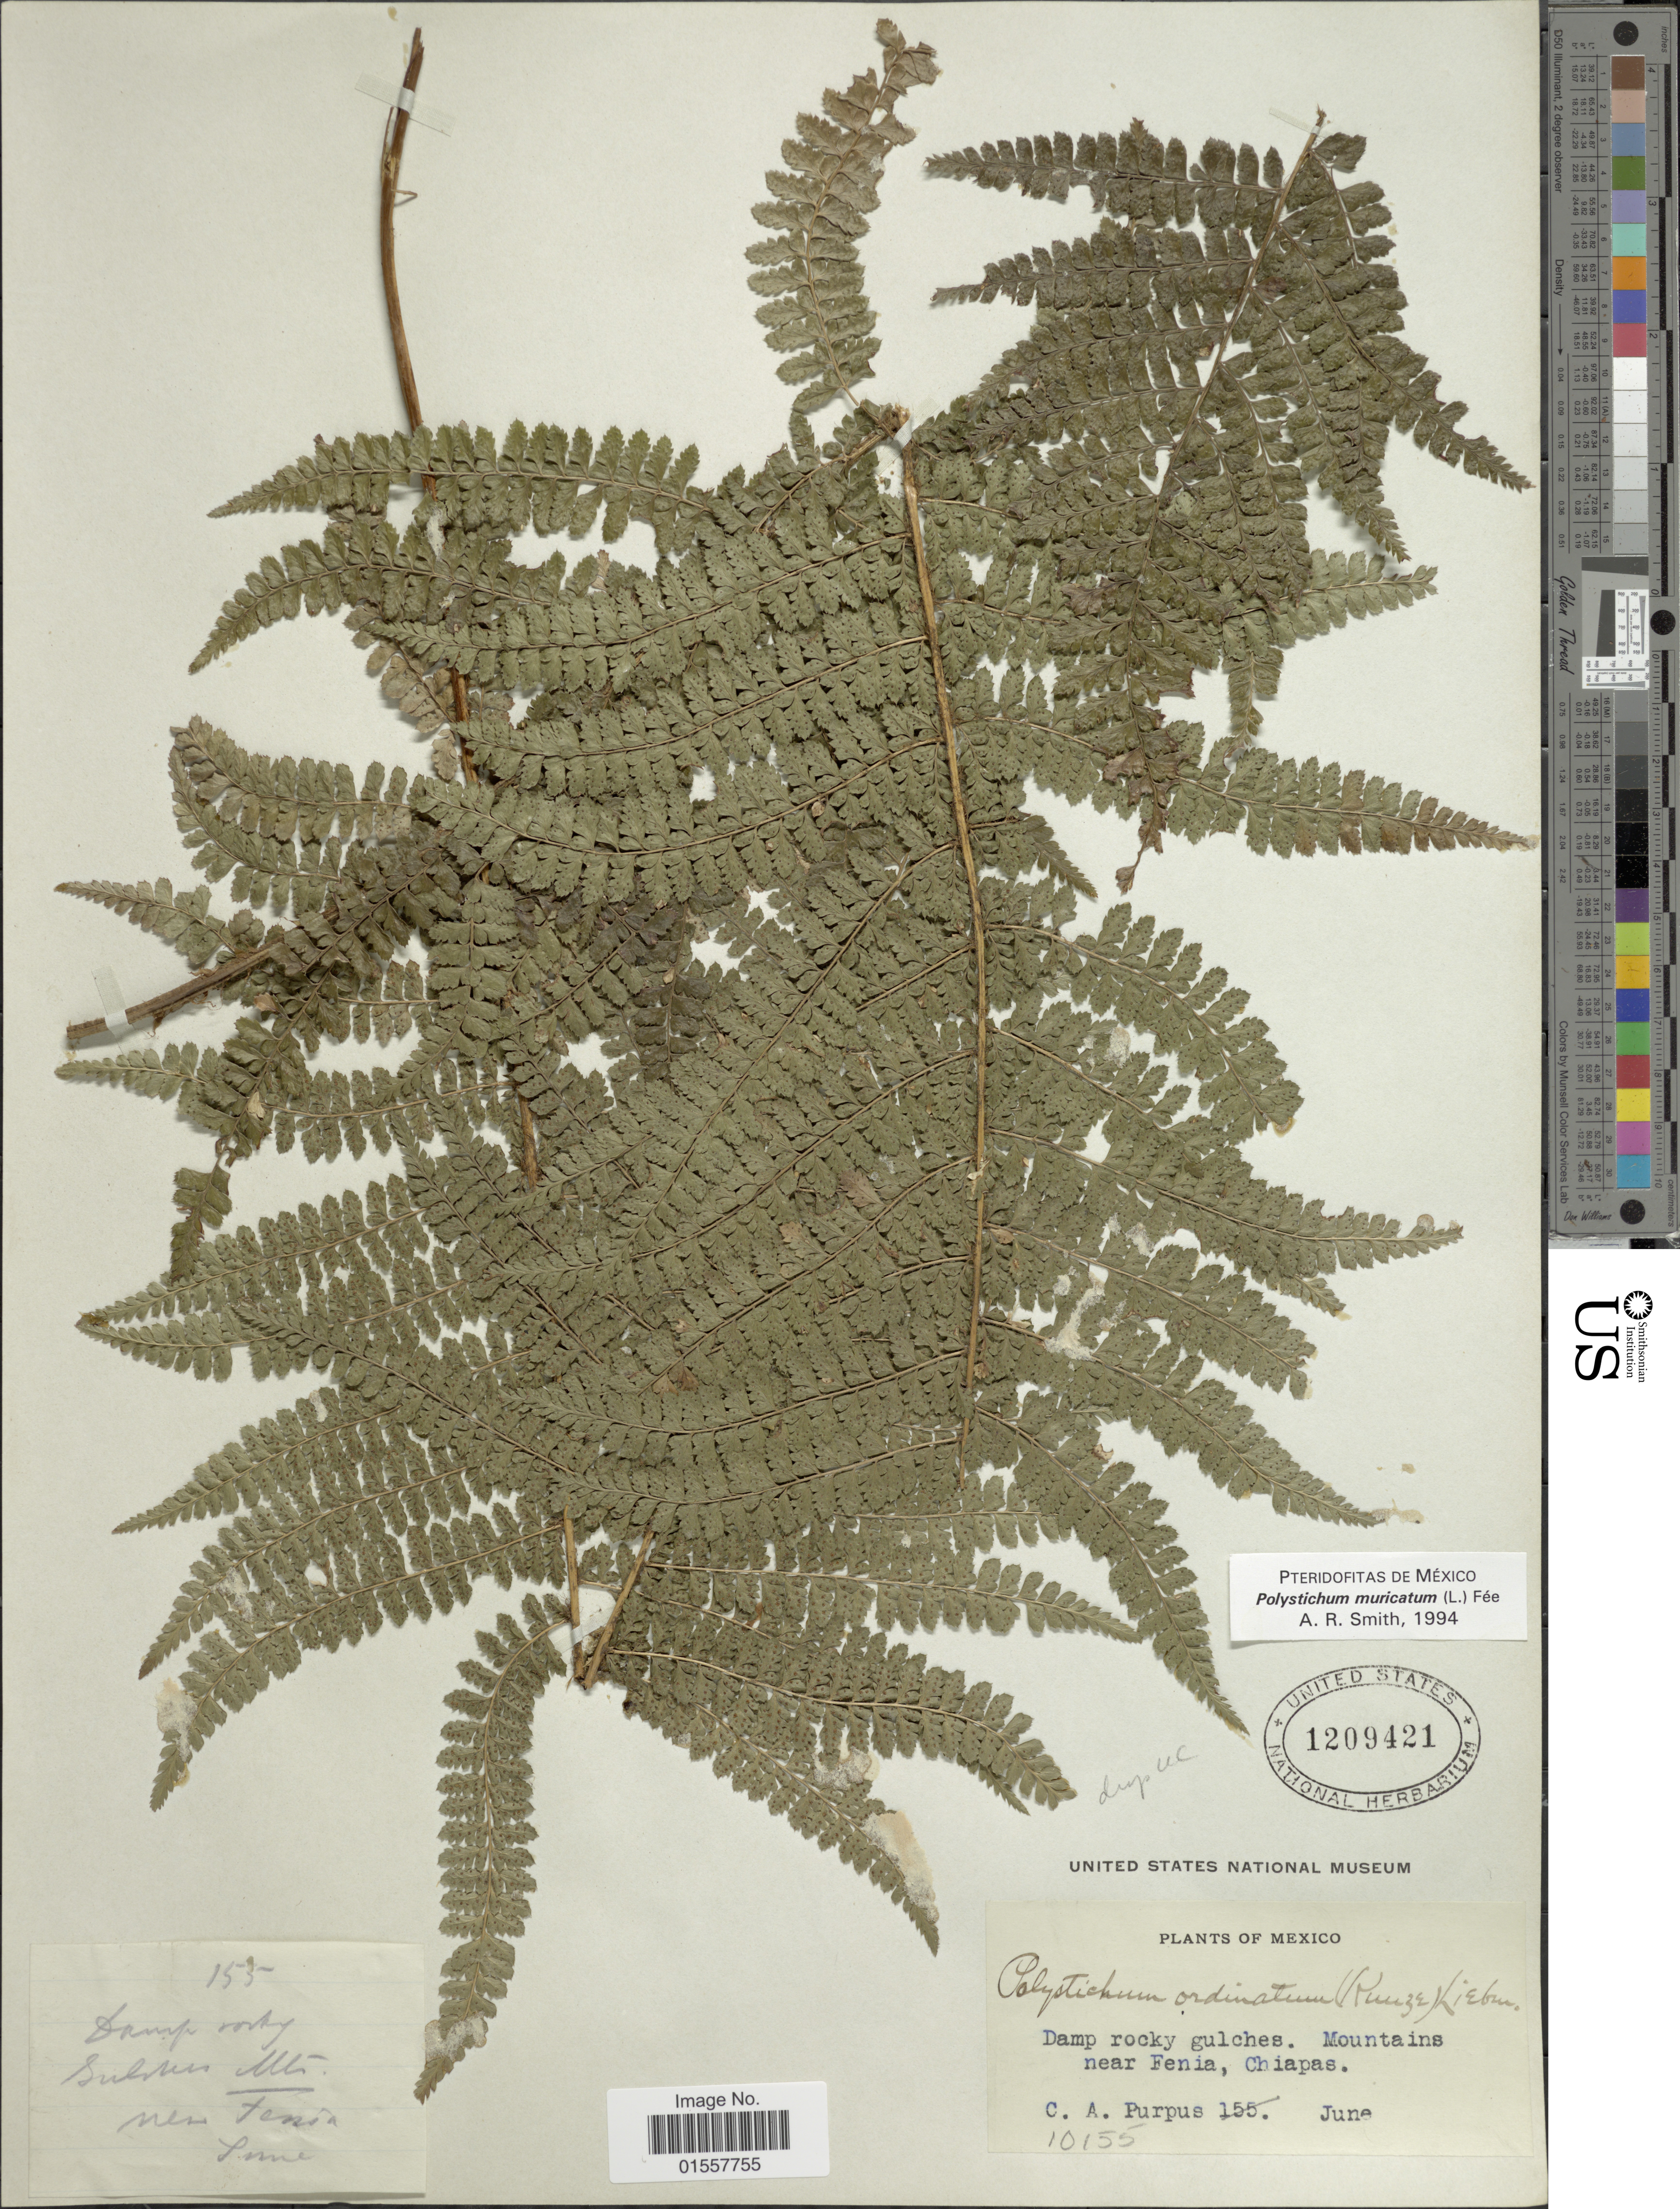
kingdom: Plantae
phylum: Tracheophyta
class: Polypodiopsida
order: Polypodiales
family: Dryopteridaceae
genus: Polystichum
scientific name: Polystichum muricatum var. bicolor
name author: (L.) Fée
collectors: C. A. Purpus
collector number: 10155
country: Mexico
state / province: Chiapas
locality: Mountains near Fenia, Chiapas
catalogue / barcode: US 1209421